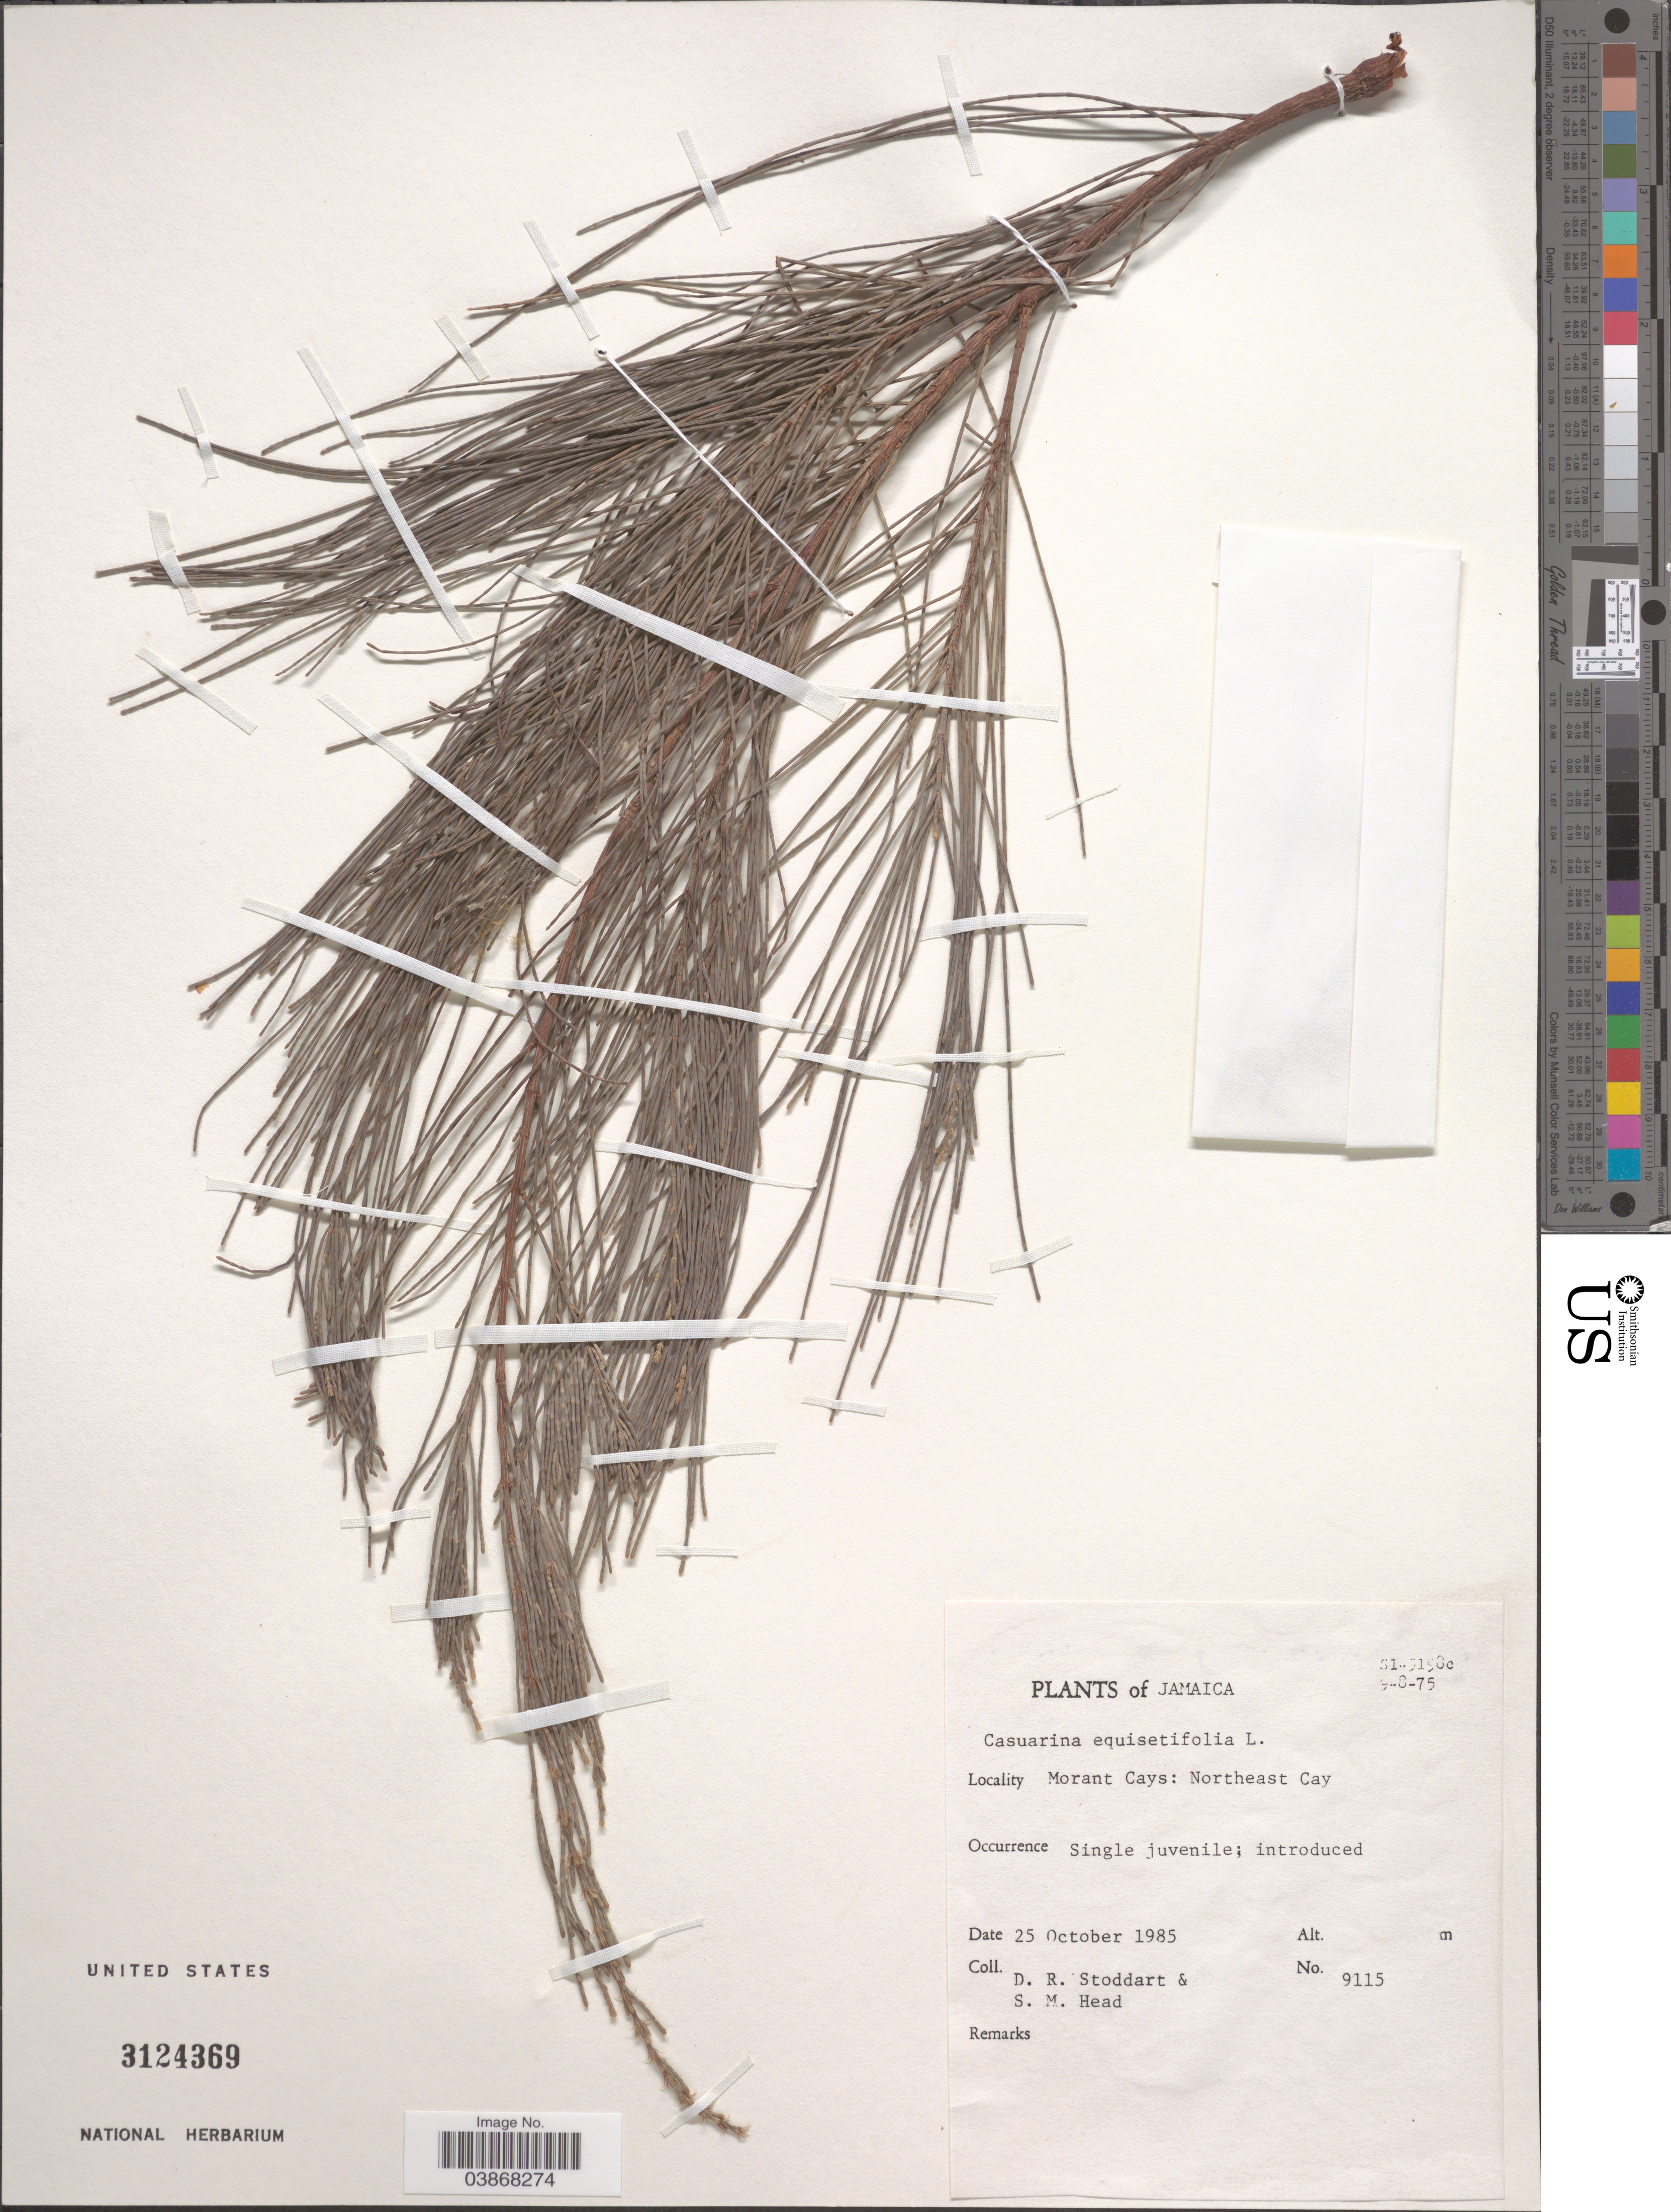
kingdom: Plantae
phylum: Tracheophyta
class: Magnoliopsida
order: Fagales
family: Casuarinaceae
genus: Casuarina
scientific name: Casuarina equisetifolia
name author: L.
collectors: D. R. Stoddart & S. Head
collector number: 9115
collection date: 1985-10-25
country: Jamaica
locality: Morant Cays: Northeast Cay.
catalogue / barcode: US 3124369